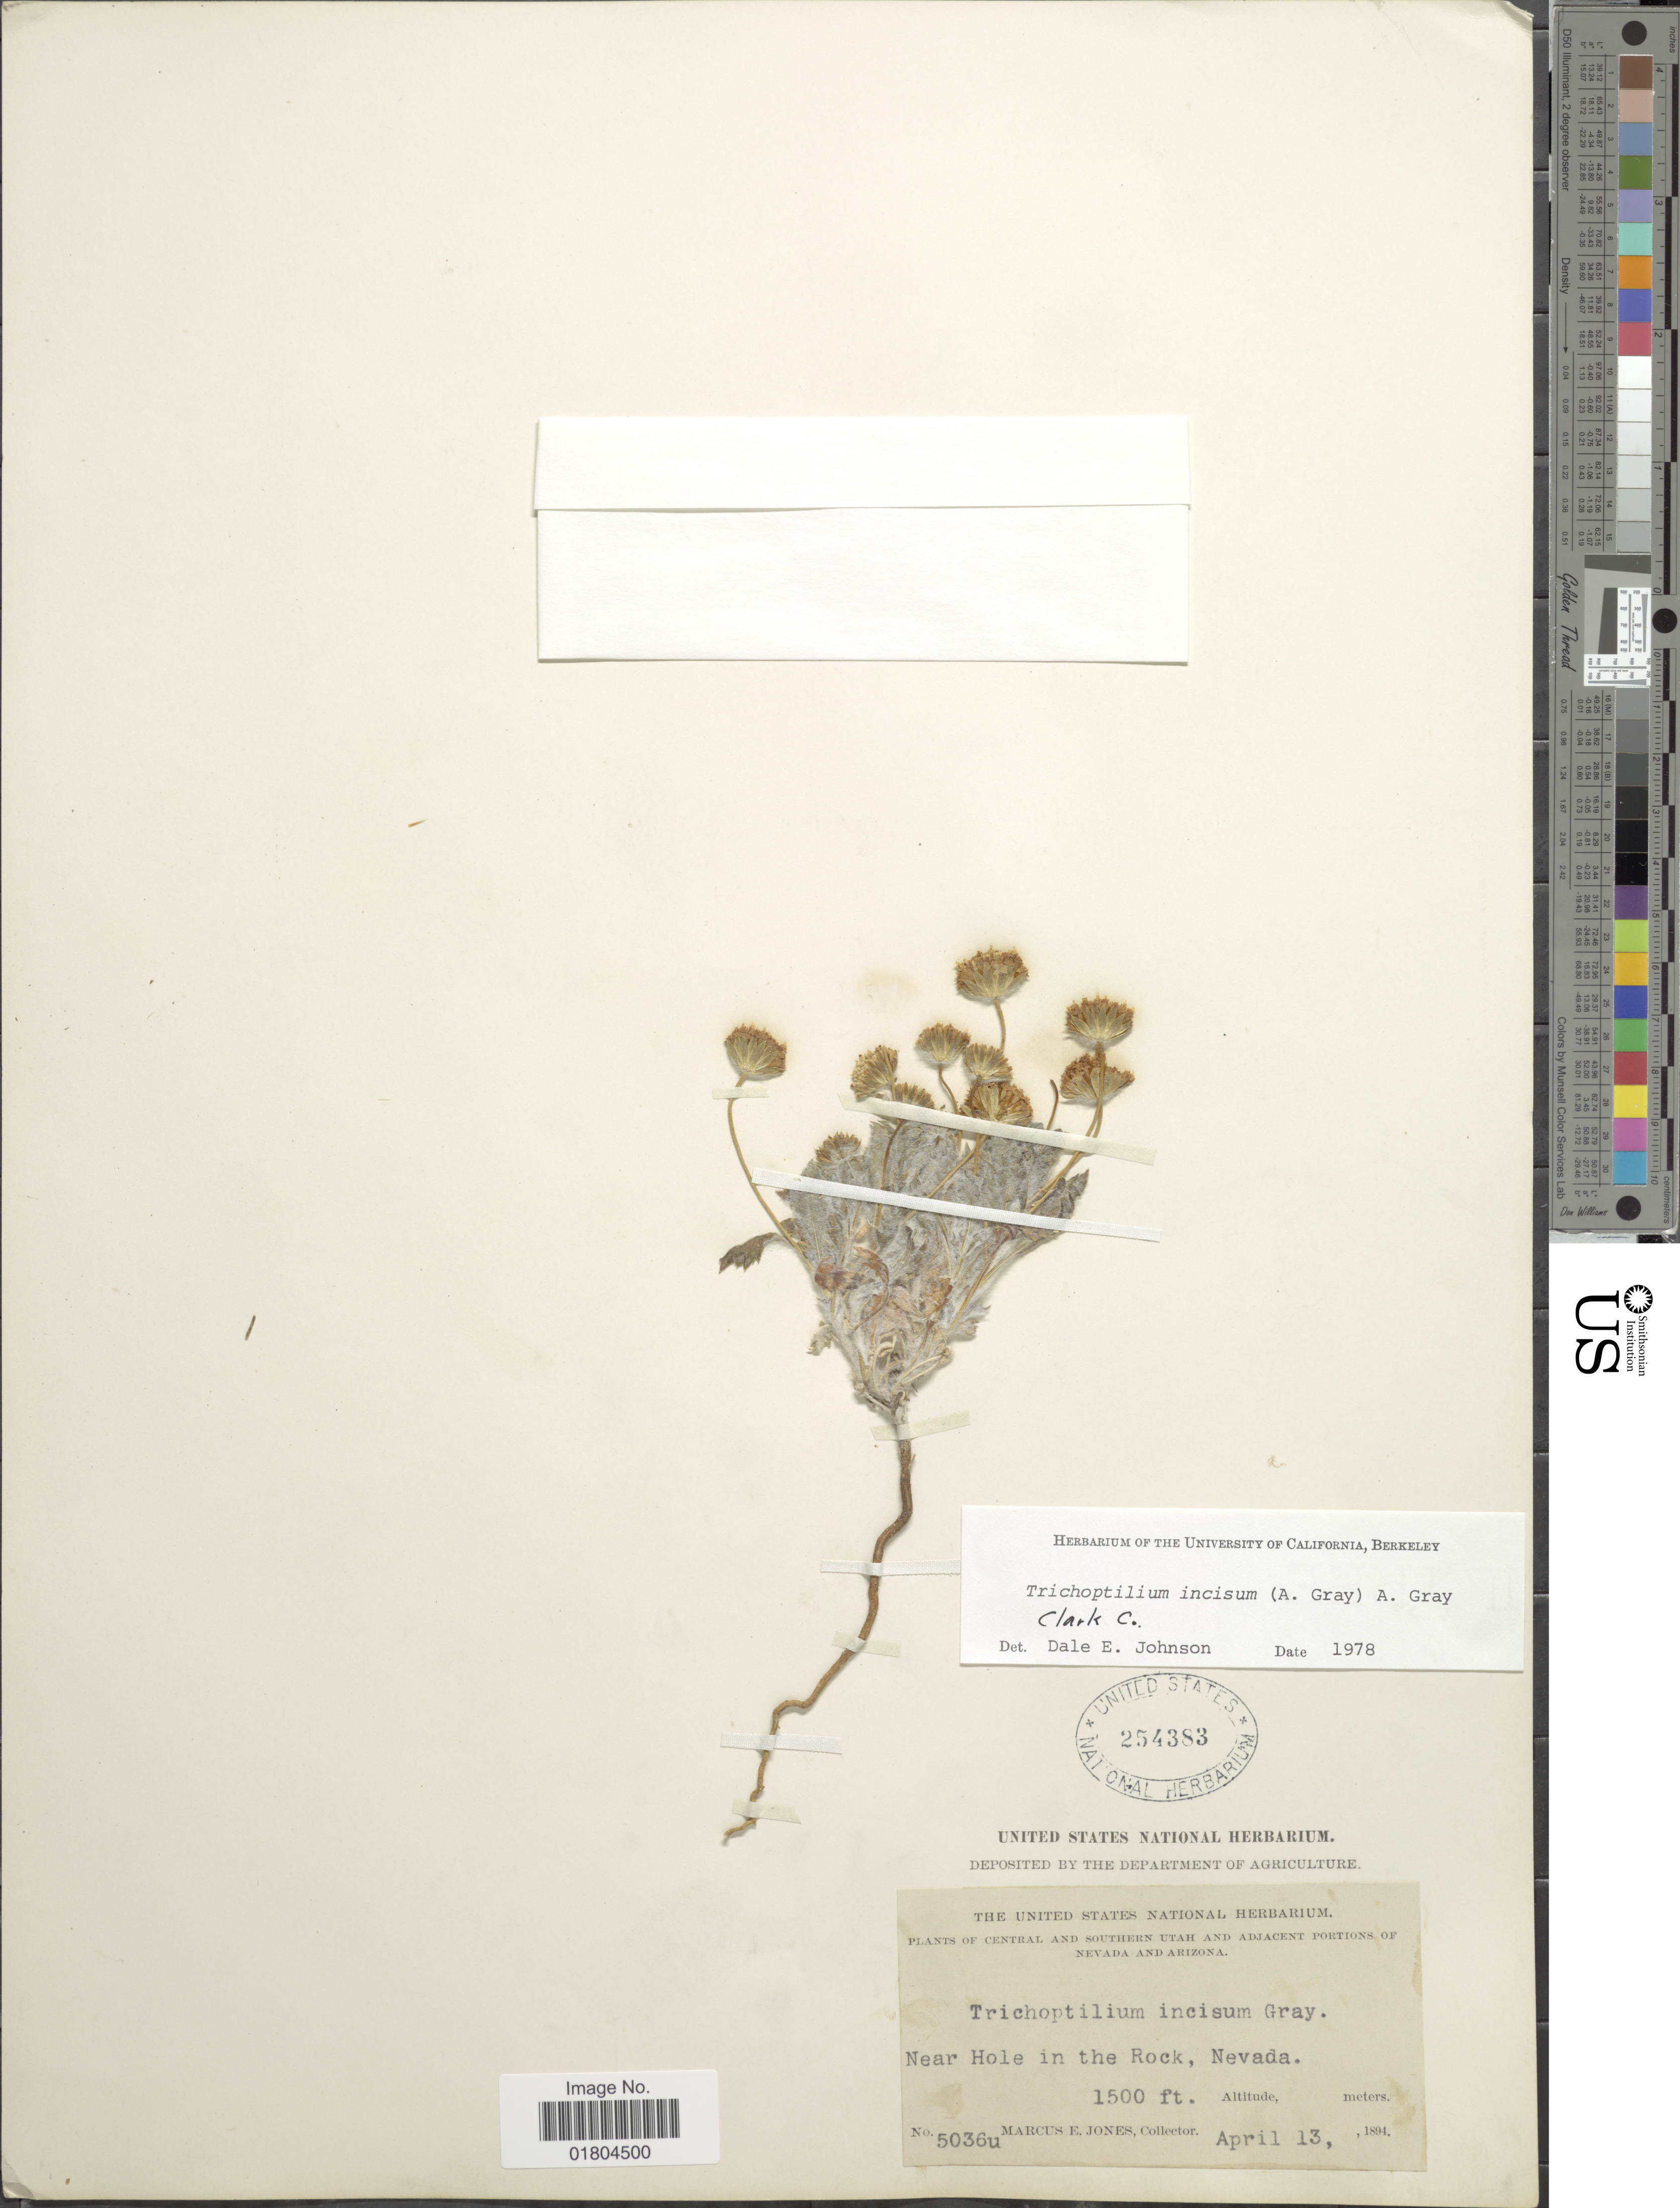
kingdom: Plantae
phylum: Tracheophyta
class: Magnoliopsida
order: Asterales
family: Asteraceae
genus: Trichoptilium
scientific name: Trichoptilium incisum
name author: (A. Gray) A. Gray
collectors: M. E. Jones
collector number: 5036u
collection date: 1894-04-13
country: United States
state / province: Nevada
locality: Near Hole in the Rock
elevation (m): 457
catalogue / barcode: US 254383